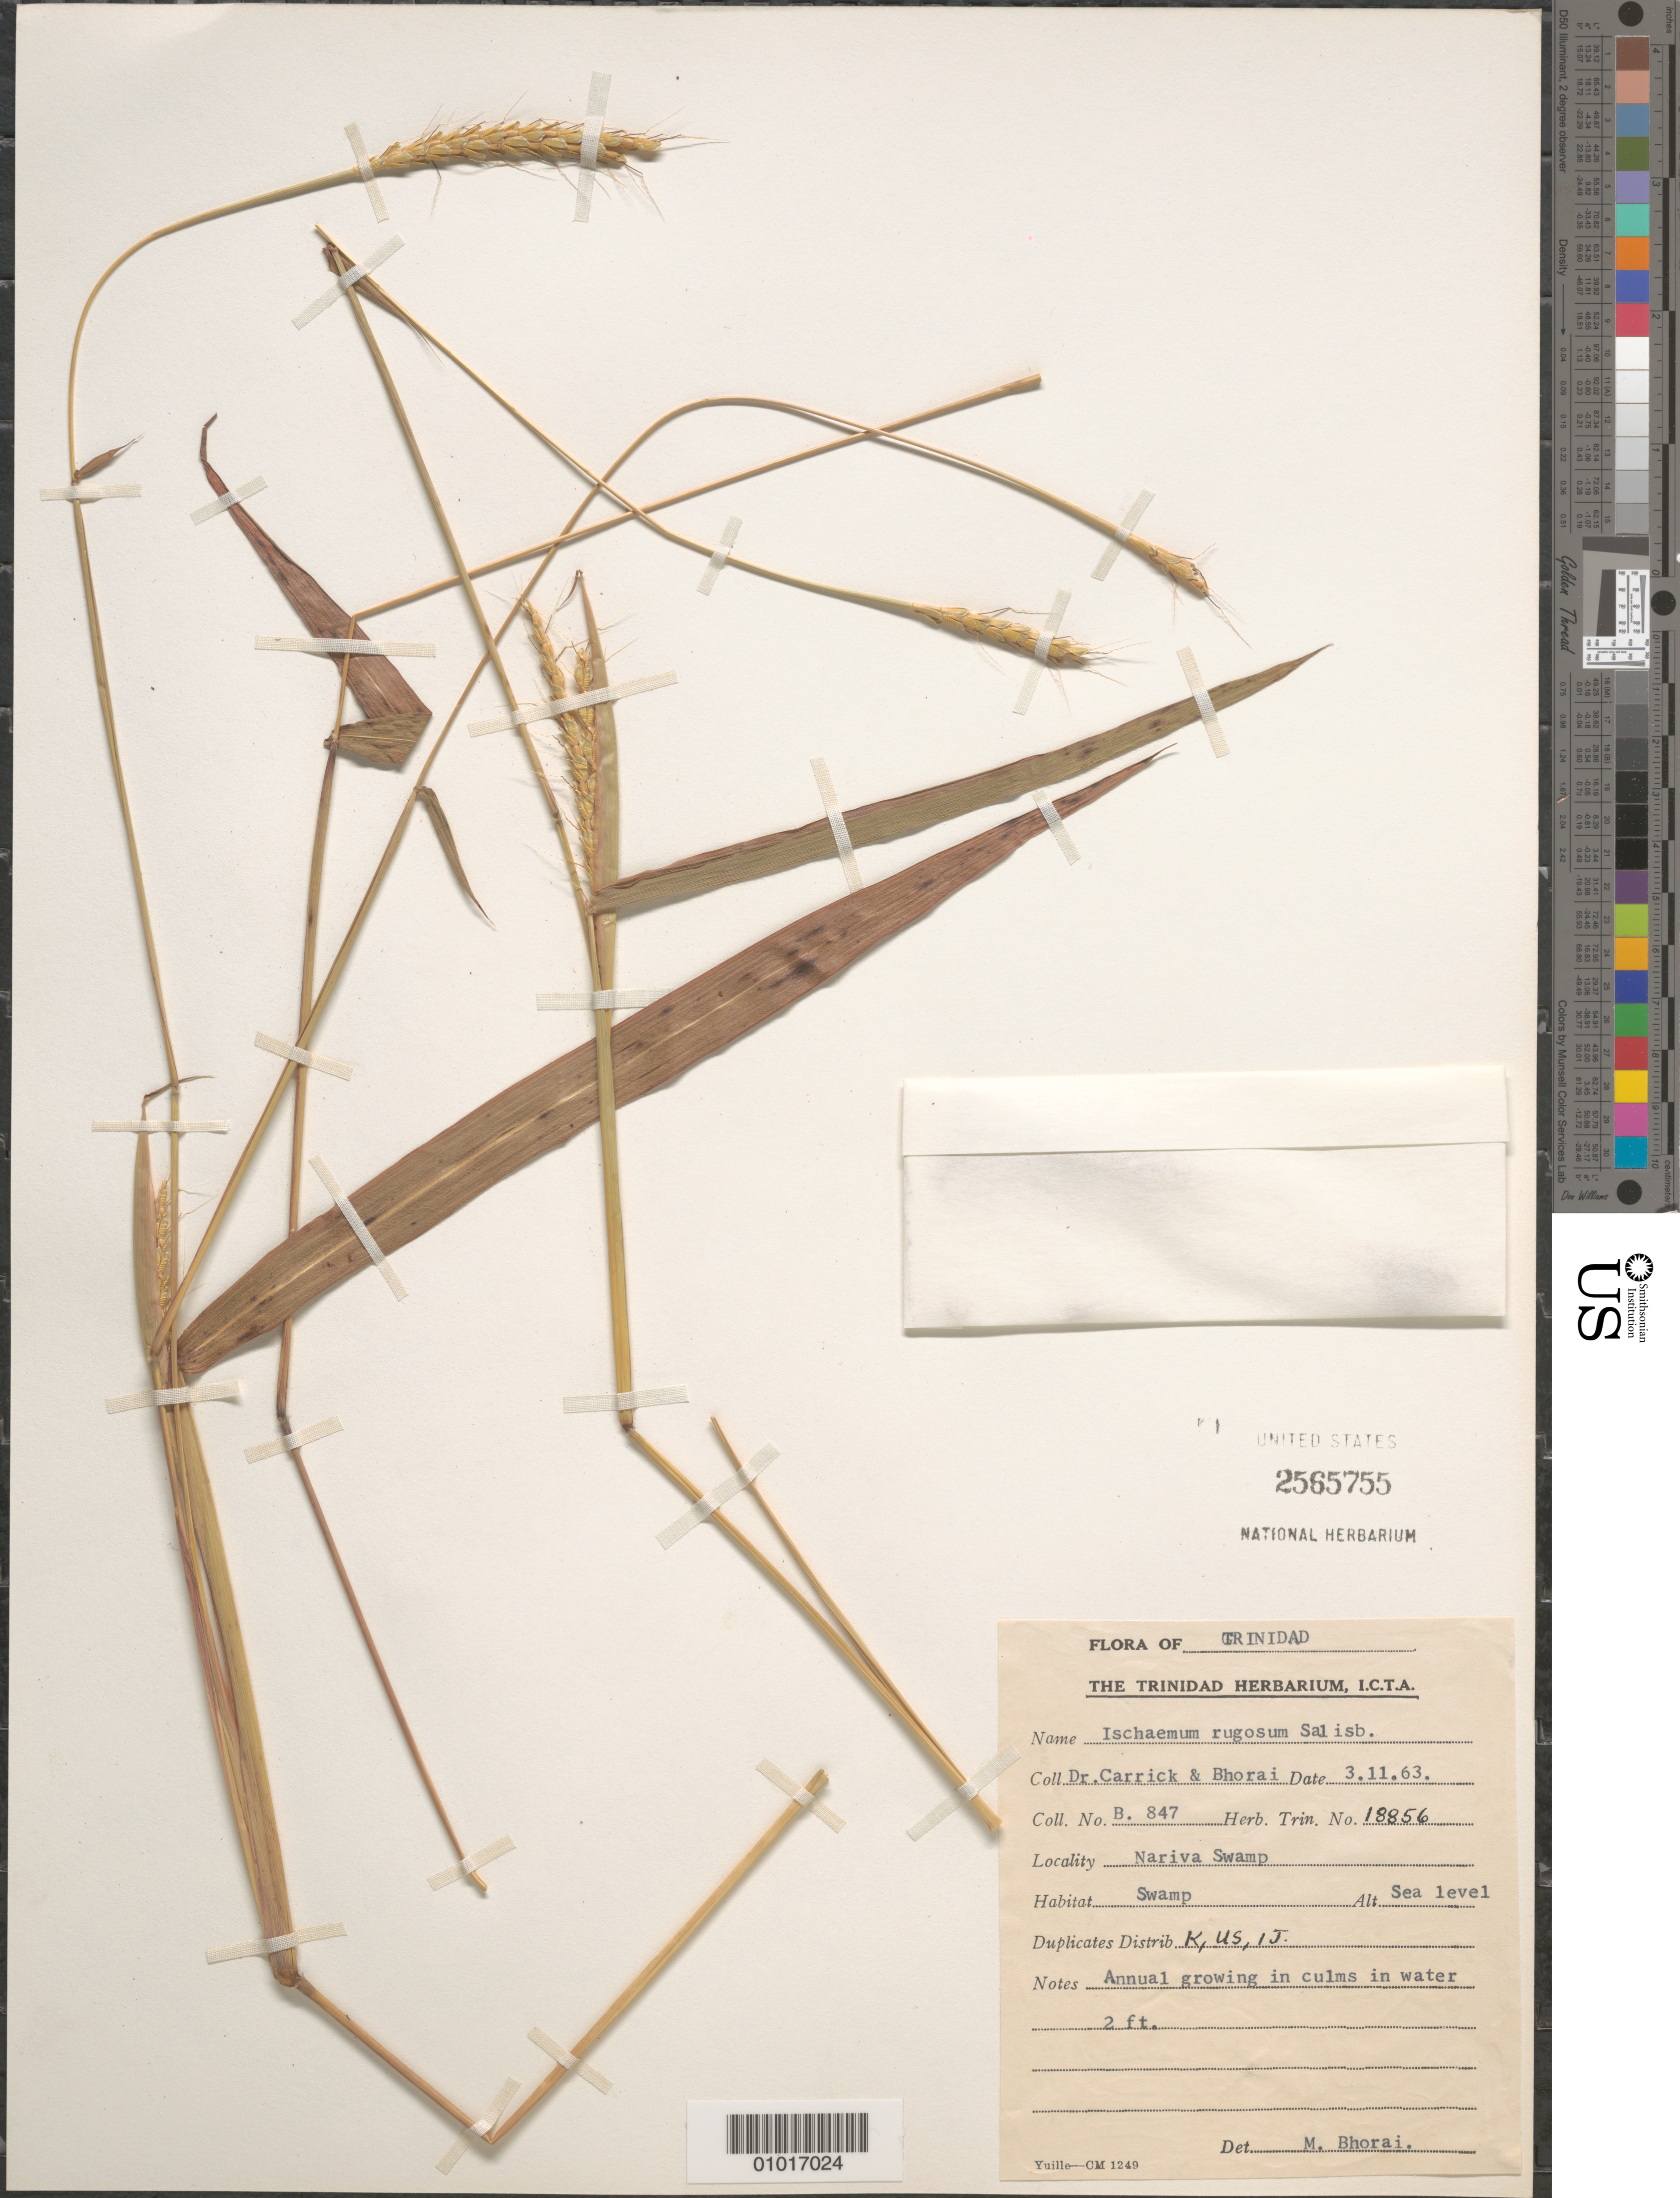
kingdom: Plantae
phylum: Tracheophyta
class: Liliopsida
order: Poales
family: Poaceae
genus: Ischaemum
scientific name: Ischaemum rugosum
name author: Salisb.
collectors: M. Bhorai & J. Carrick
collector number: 18856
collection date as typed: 03 Nov 1963 or 11 Mar 1963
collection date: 1963-03-11 or 1963-11-03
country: Trinidad and Tobago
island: Trinidad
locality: Nariva Swamp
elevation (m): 0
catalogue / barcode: US 2565755